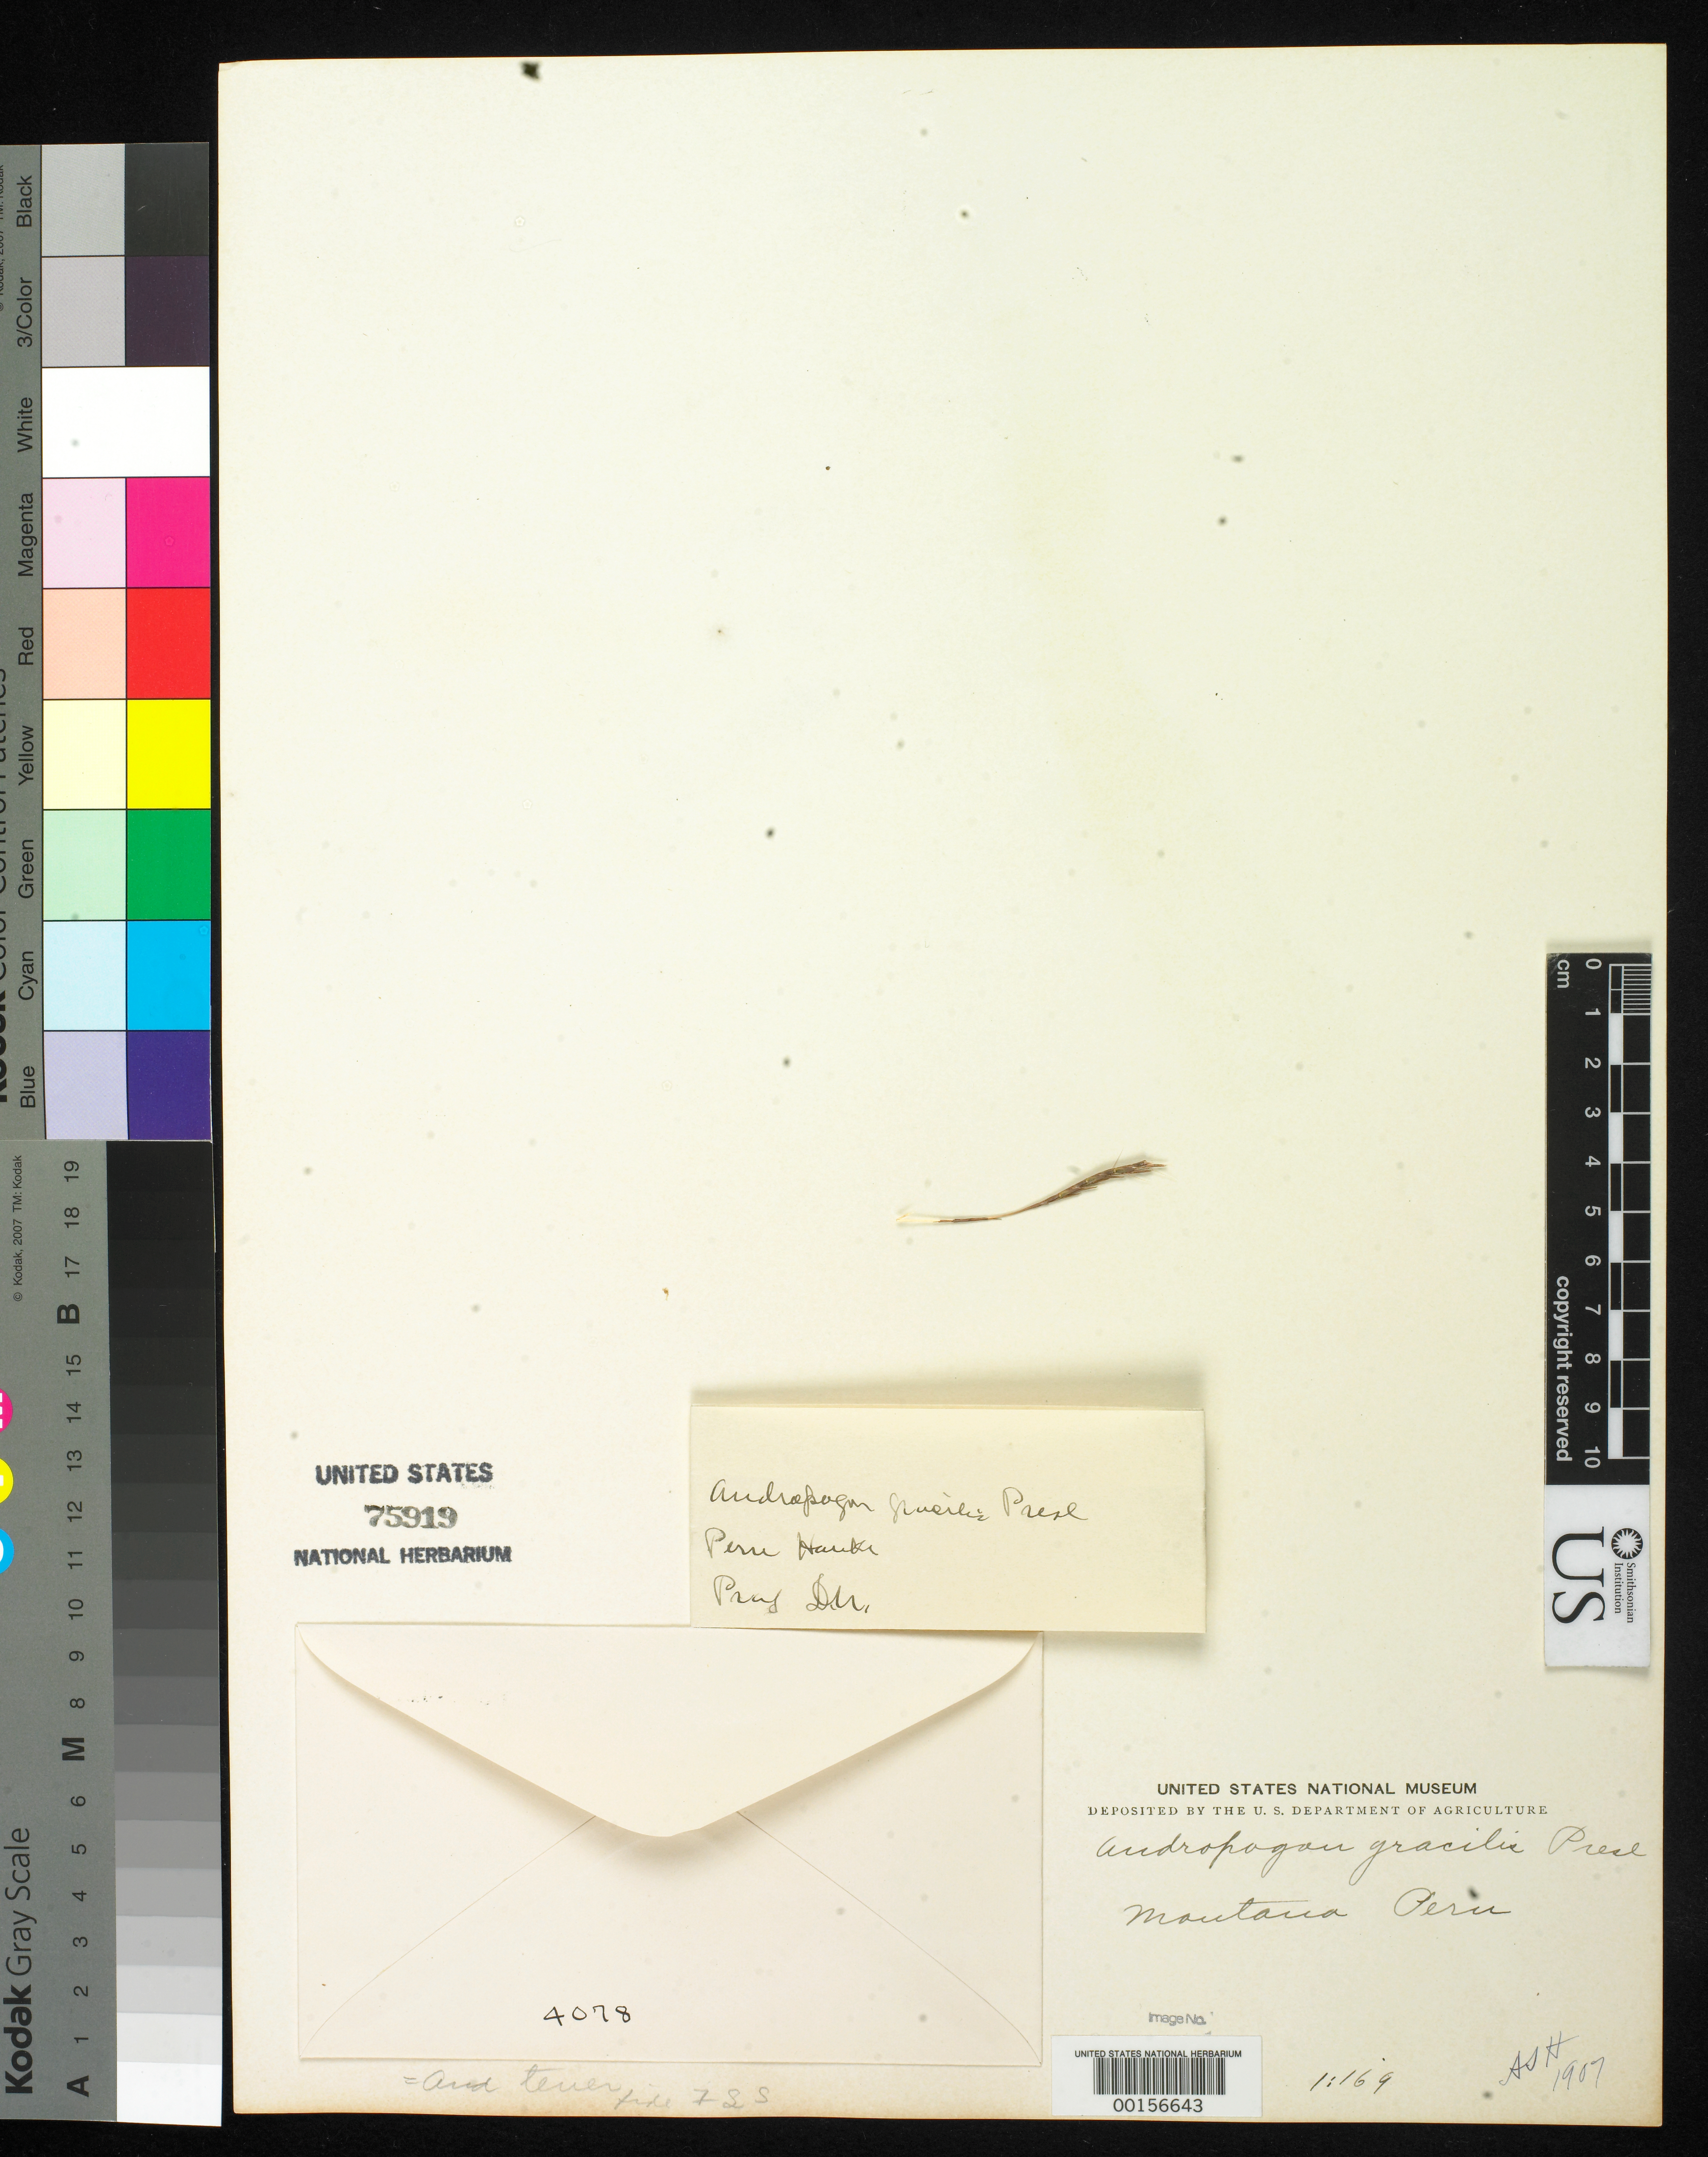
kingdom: Plantae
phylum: Tracheophyta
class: Liliopsida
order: Poales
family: Poaceae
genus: Andropogon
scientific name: Andropogon gracilis J. Presl, nom. illeg. hom.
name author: J. Presl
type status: Type Fragment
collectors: T. P. X. Haenke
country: Peru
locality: in montanis Huanoccensis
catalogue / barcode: US 75919